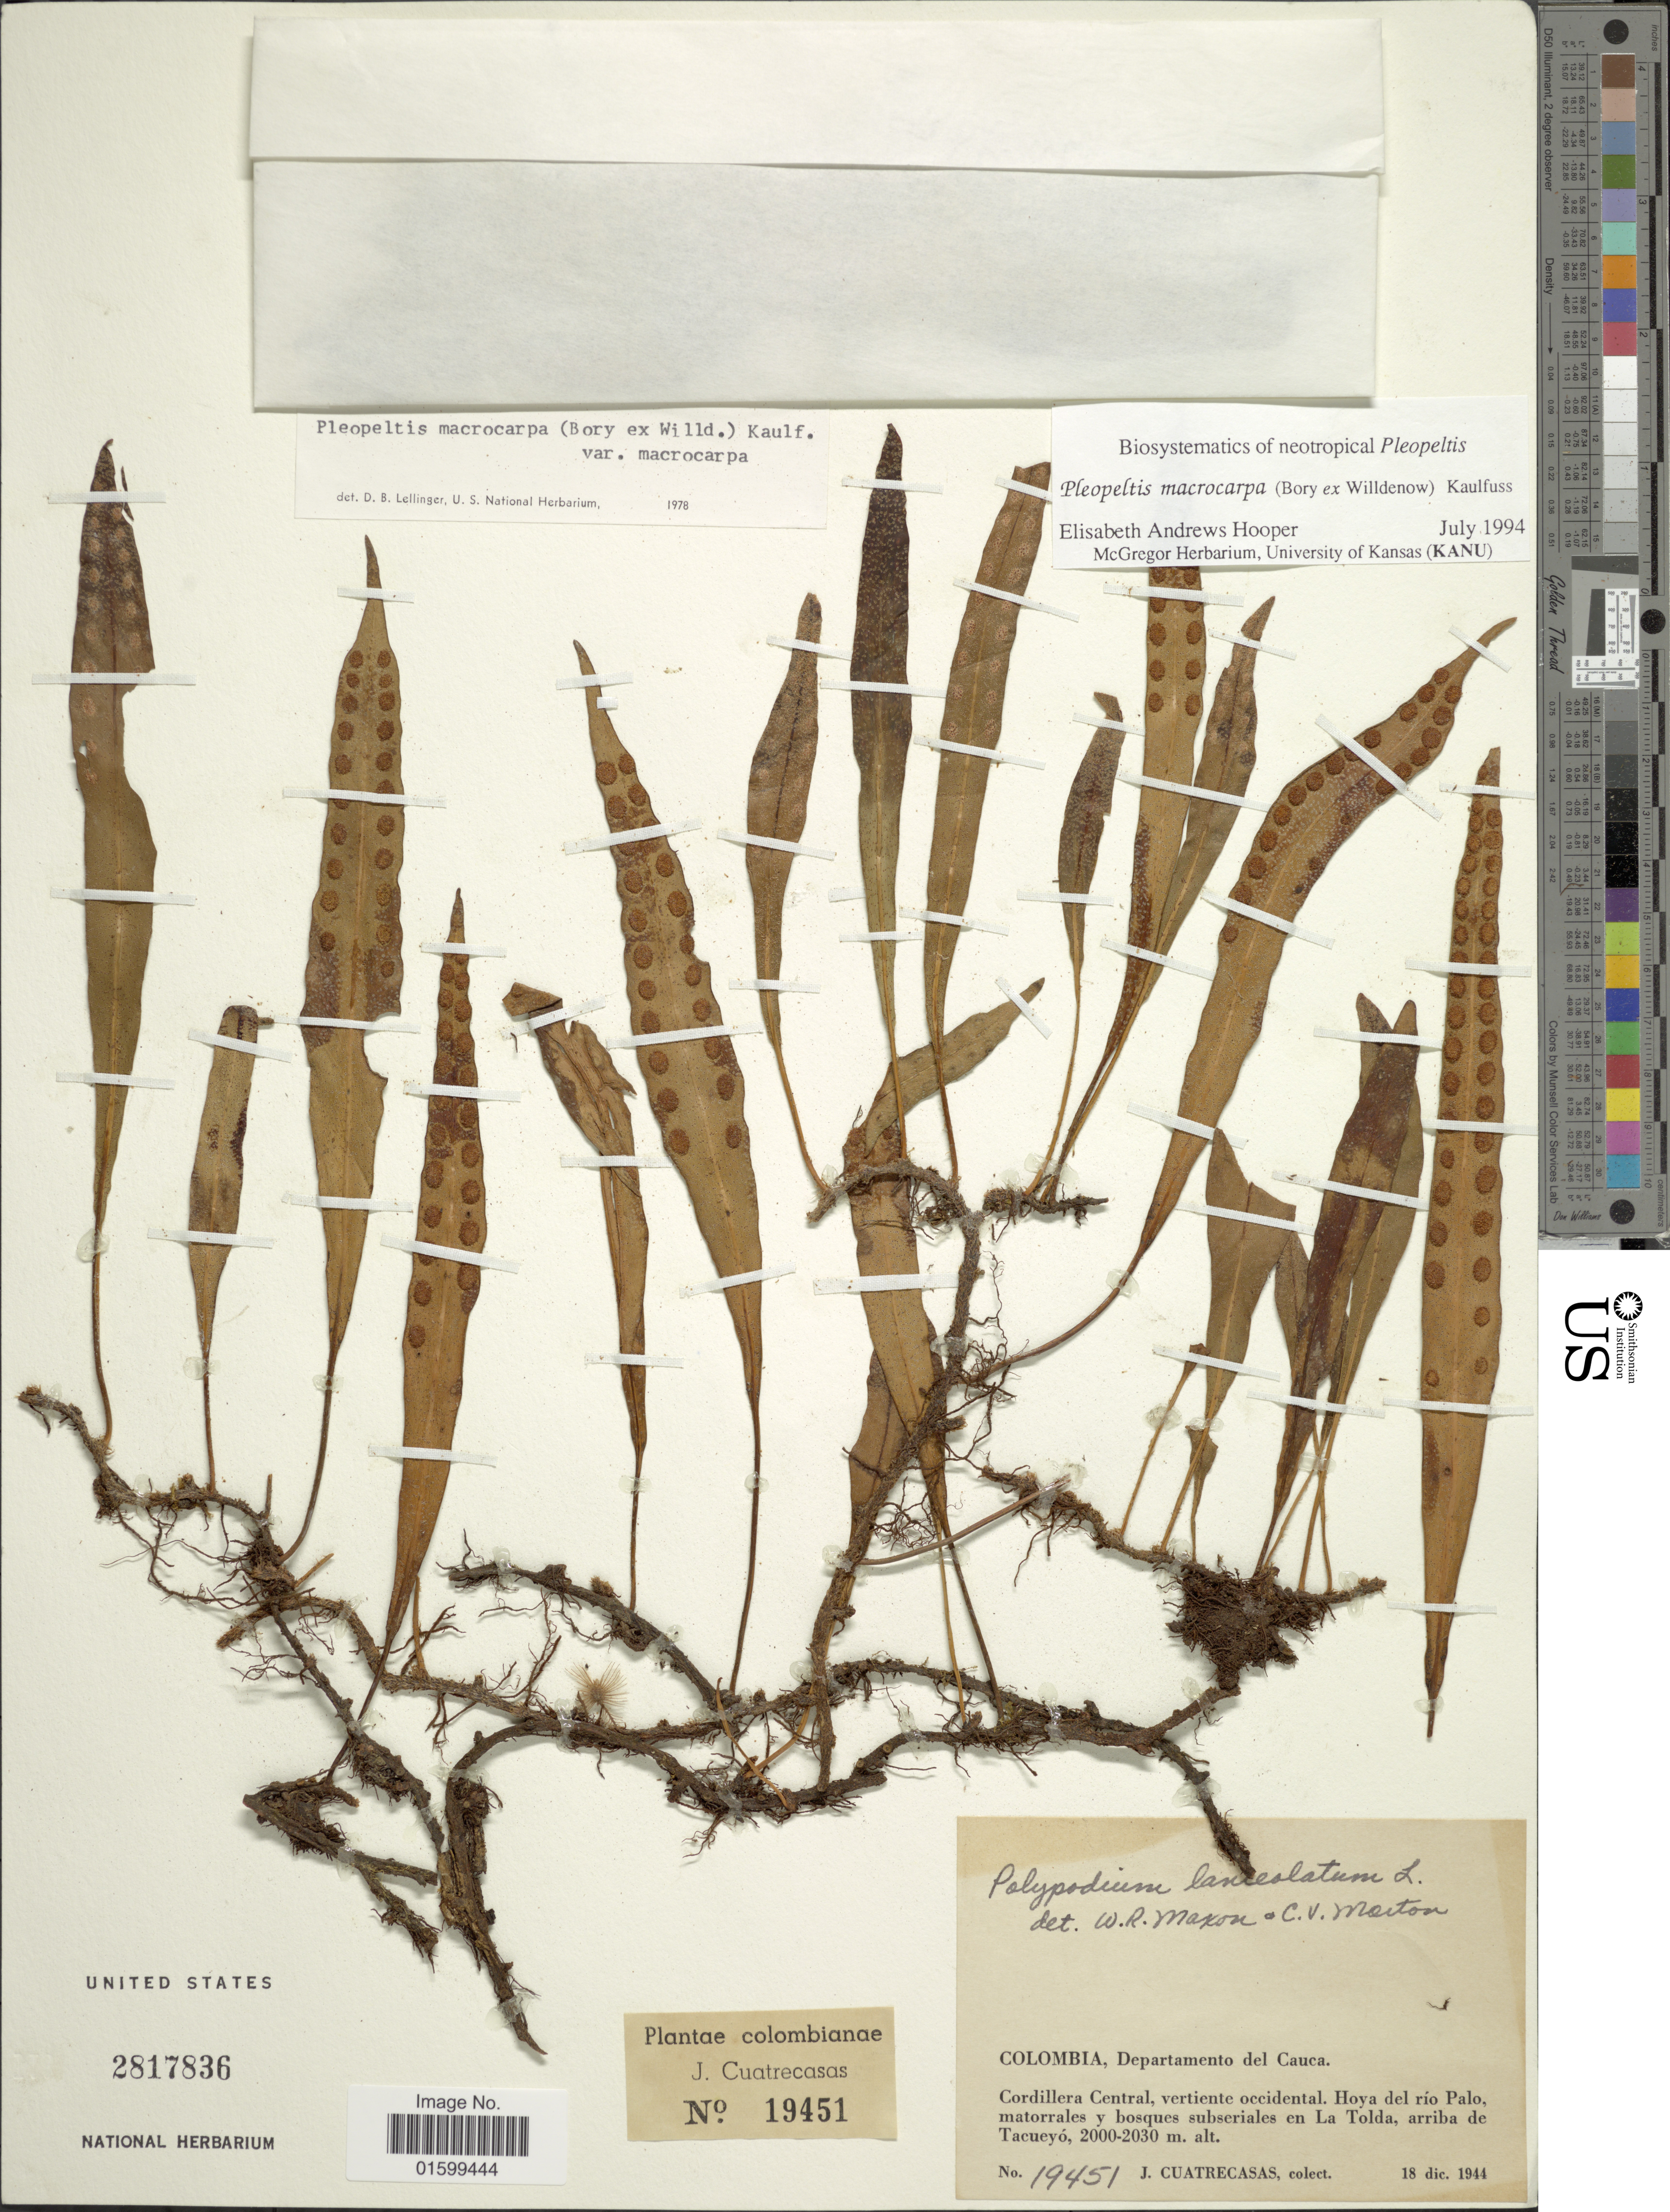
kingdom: Plantae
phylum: Tracheophyta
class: Polypodiopsida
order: Polypodiales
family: Polypodiaceae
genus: Pleopeltis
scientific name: Pleopeltis macrocarpa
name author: (Bory ex Willd.) Kaulf.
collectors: J. Cuatrecasas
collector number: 19451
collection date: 1944-12-18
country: Colombia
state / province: Cauca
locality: Departamento del Cauca, Cordillera Central, vertiente occidental, Hoya del río Palo, matorrales y bosques subseriales en La Tolda, arriba de Tacueyó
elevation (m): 2000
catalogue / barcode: US 2817836